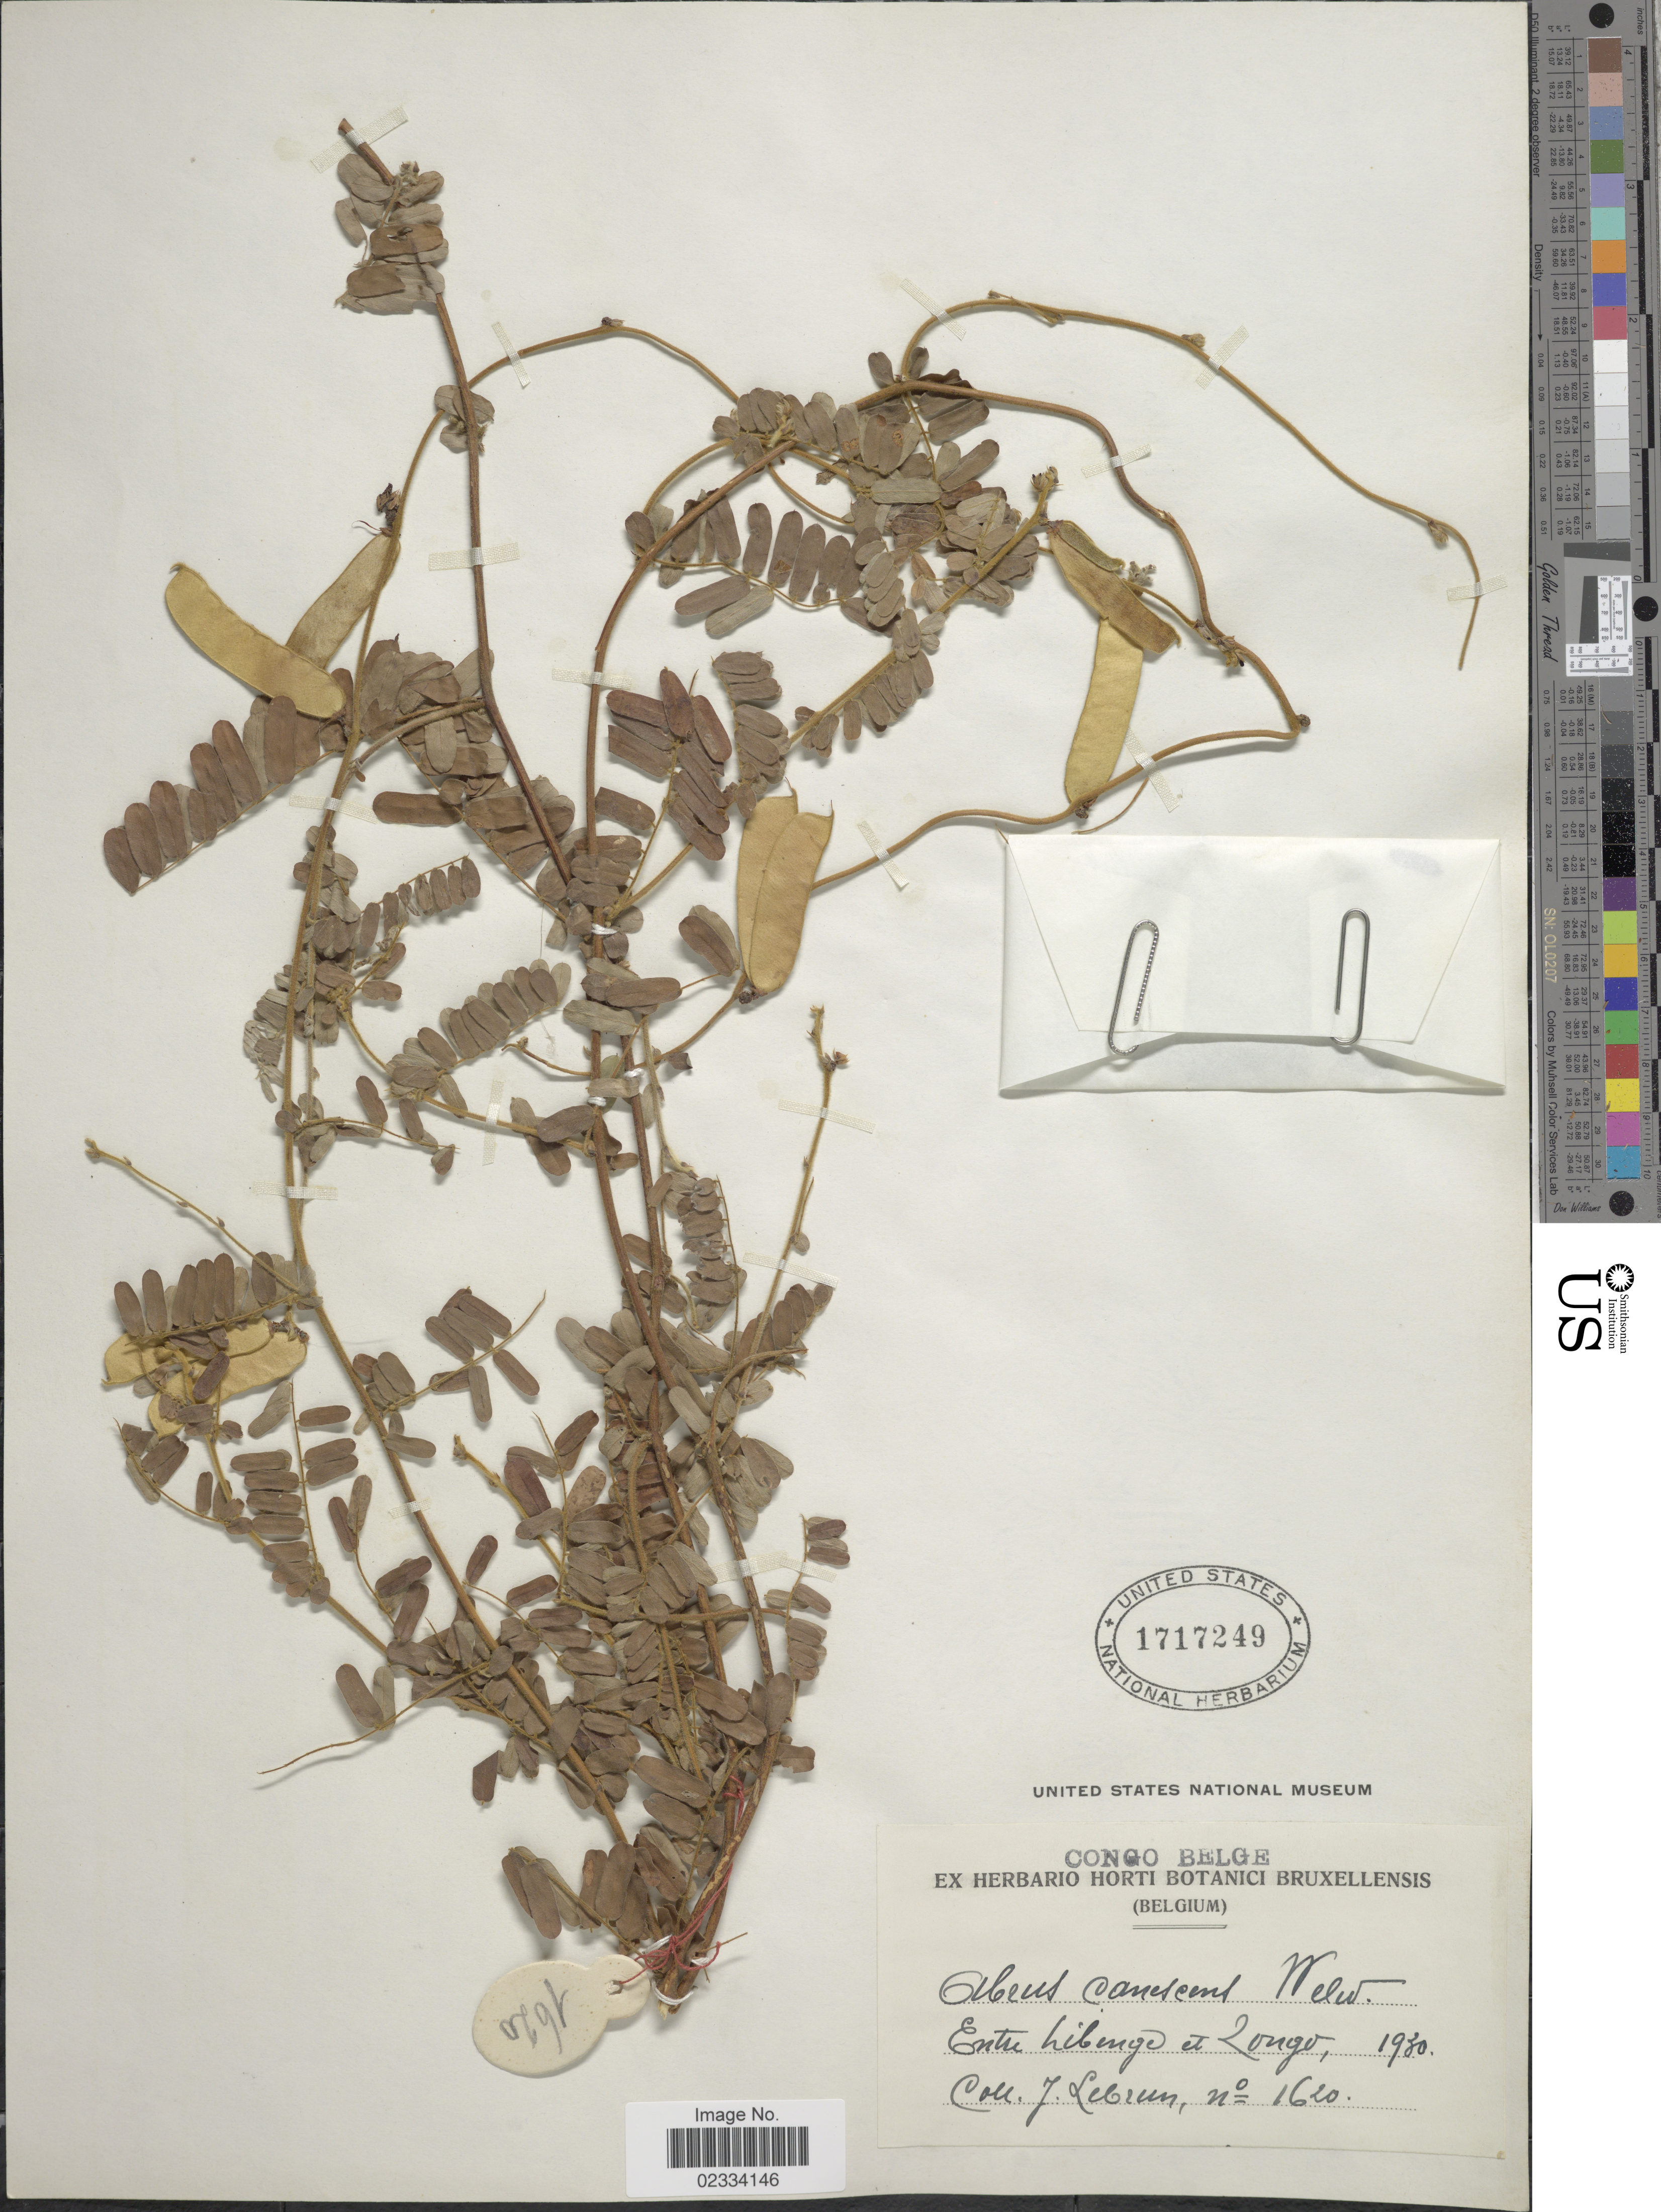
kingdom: Plantae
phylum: Tracheophyta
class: Magnoliopsida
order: Fabales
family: Fabaceae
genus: Abrus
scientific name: Abrus canescens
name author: Welw.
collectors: J. A. Lebrun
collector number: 1620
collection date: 1930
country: Congo, Democratic Republic of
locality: Congo Belge. Entre Libenge et Zongo.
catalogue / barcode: US 1717249